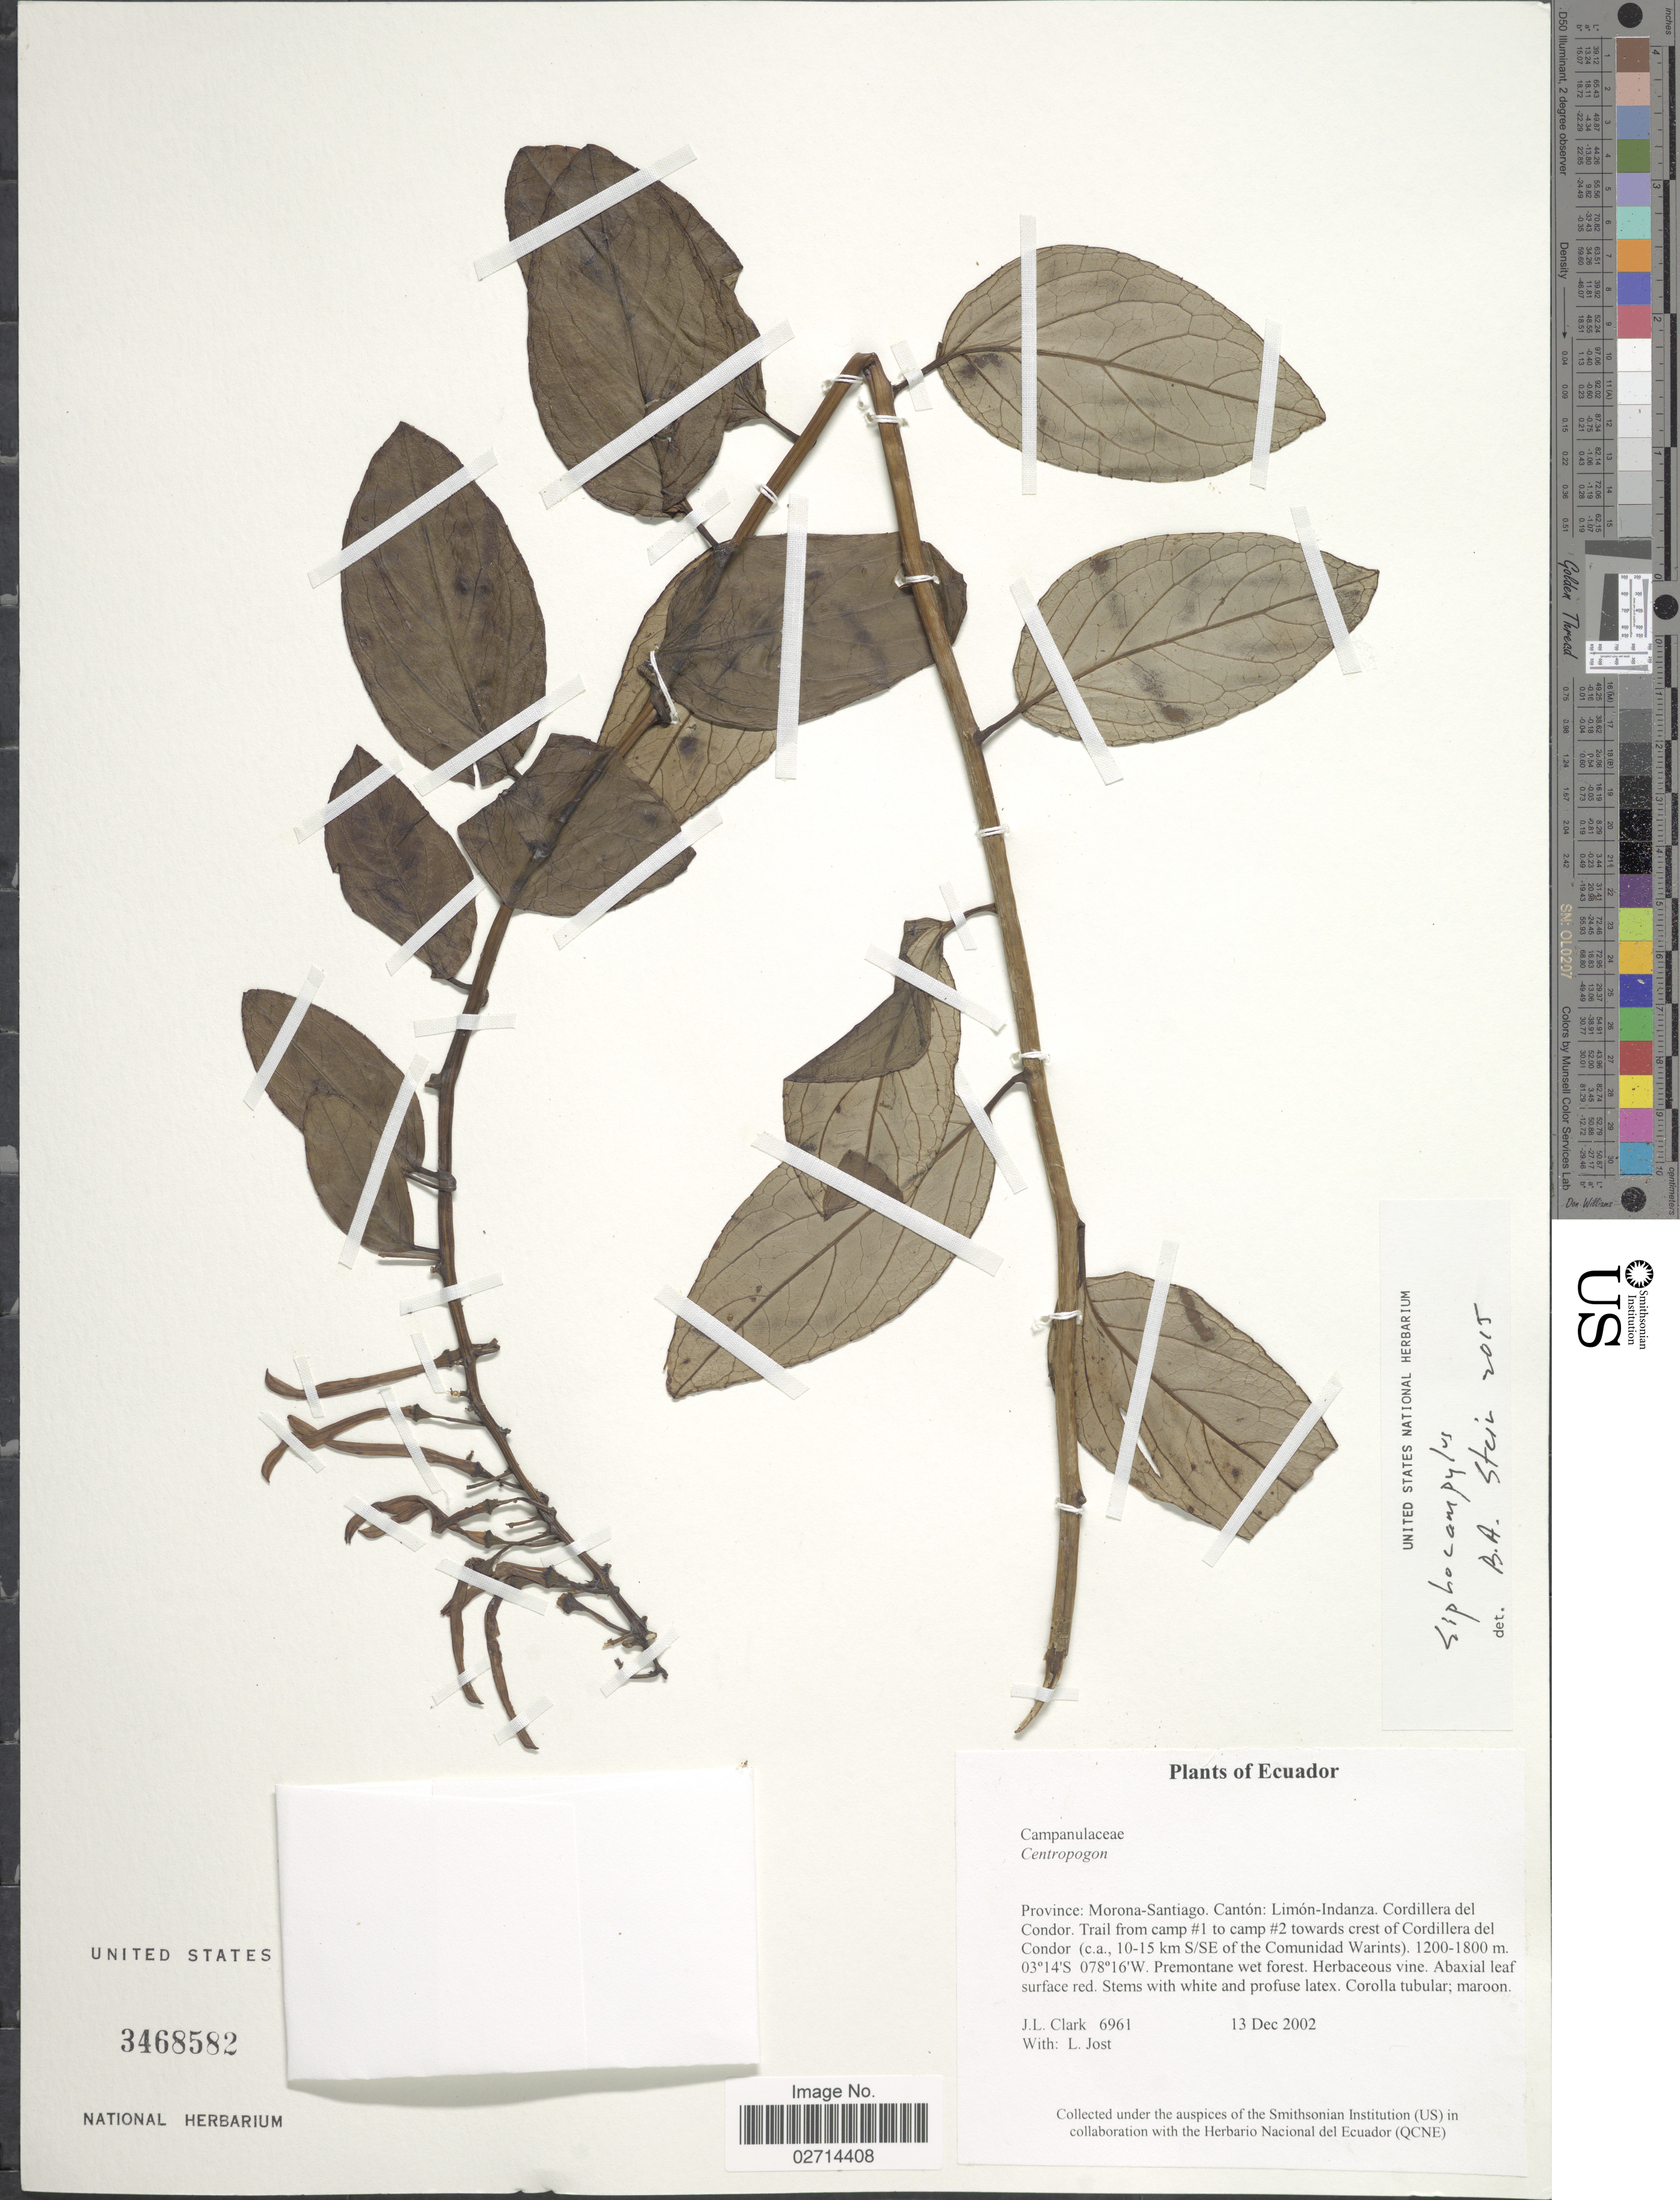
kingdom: Plantae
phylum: Tracheophyta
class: Magnoliopsida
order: Asterales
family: Campanulaceae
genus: Siphocampylus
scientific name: Siphocampylus sp.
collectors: J. L. Clark & L. Jost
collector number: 6961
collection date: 2002-12-13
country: Ecuador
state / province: Morona-Santiago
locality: Canton: Limon-Indanza, Cordillera del Condor, trail from camp #1 to camp #2 towards crest of Cordillera del Condor (c.a., 10-15 km S/SE of the Comunidad Warints)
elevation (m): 1200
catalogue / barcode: US 3468582